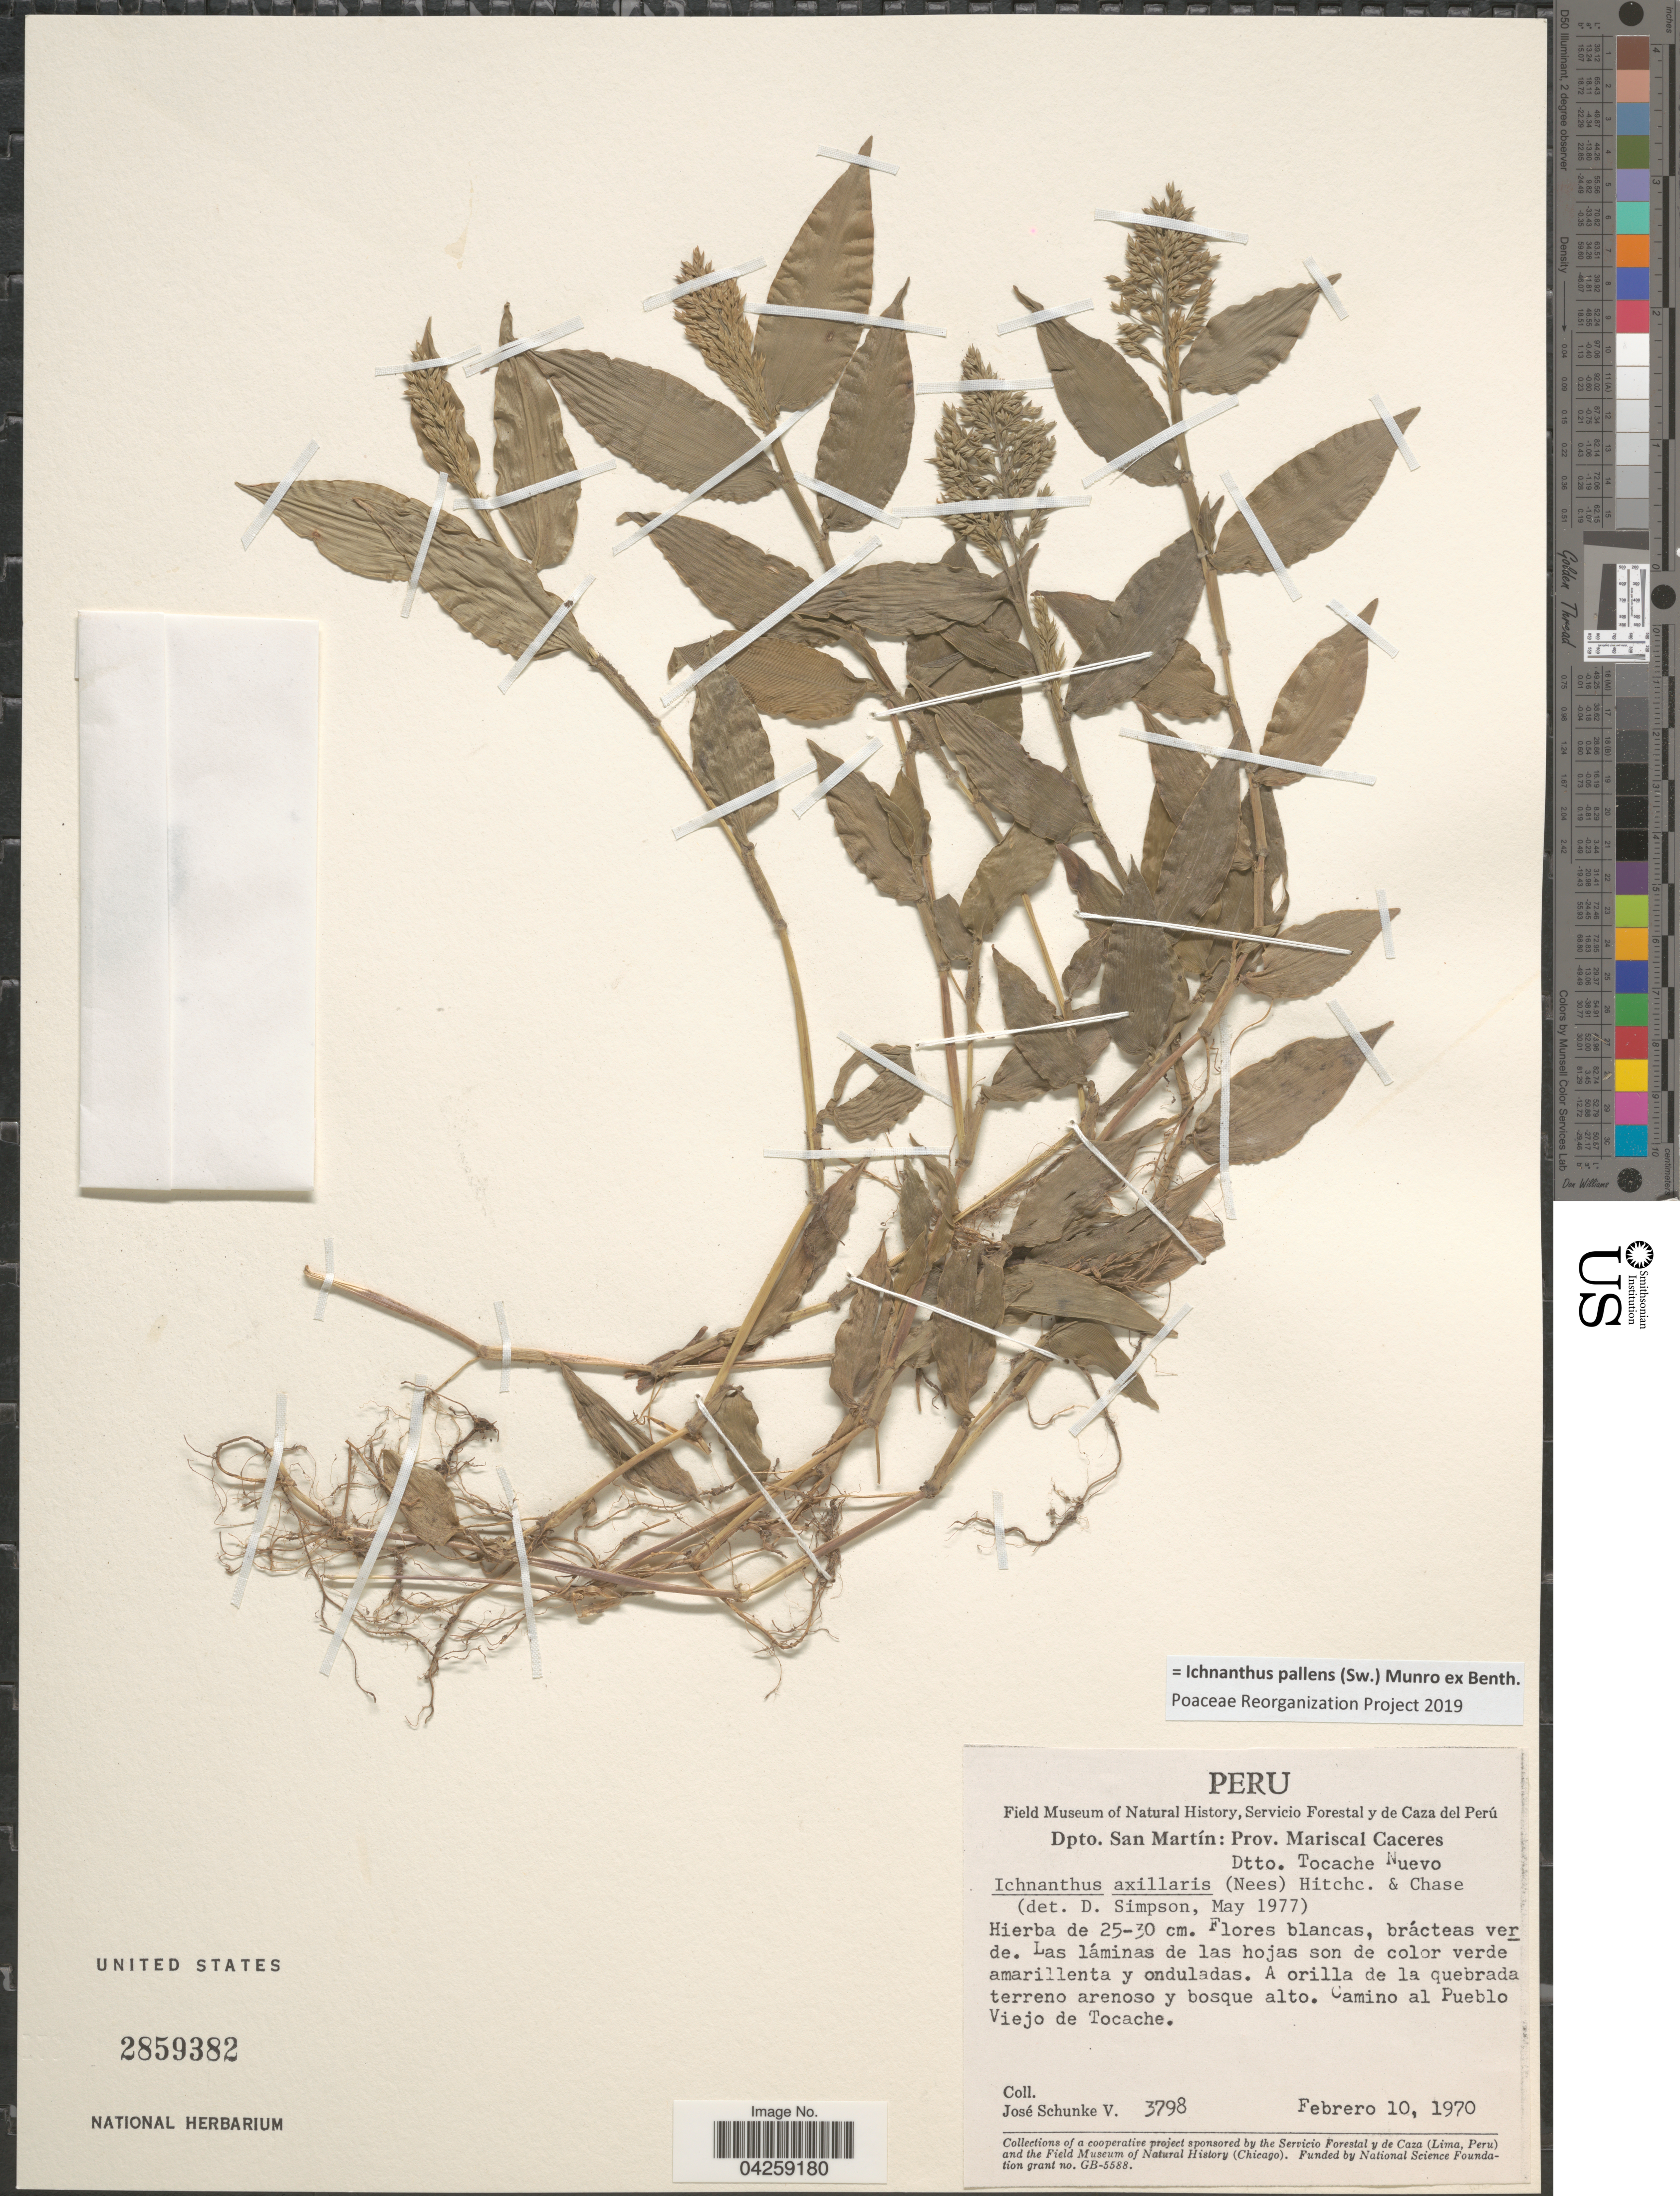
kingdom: Plantae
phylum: Tracheophyta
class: Liliopsida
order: Poales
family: Poaceae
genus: Ichnanthus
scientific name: Ichnanthus pallens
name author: (Sw.) Munro ex Benth.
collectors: J. Schunke Vigo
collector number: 3798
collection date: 1970-02-10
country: Peru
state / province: San Martín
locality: Dpto. San Martín: Prov. Mariscal Caceres Dtto. Tocache Nuevo. A orilla de la quebrada terreno arenoso y bosque alto. Camino al Pueblo Viejo de Tocache.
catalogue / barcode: US 2859382